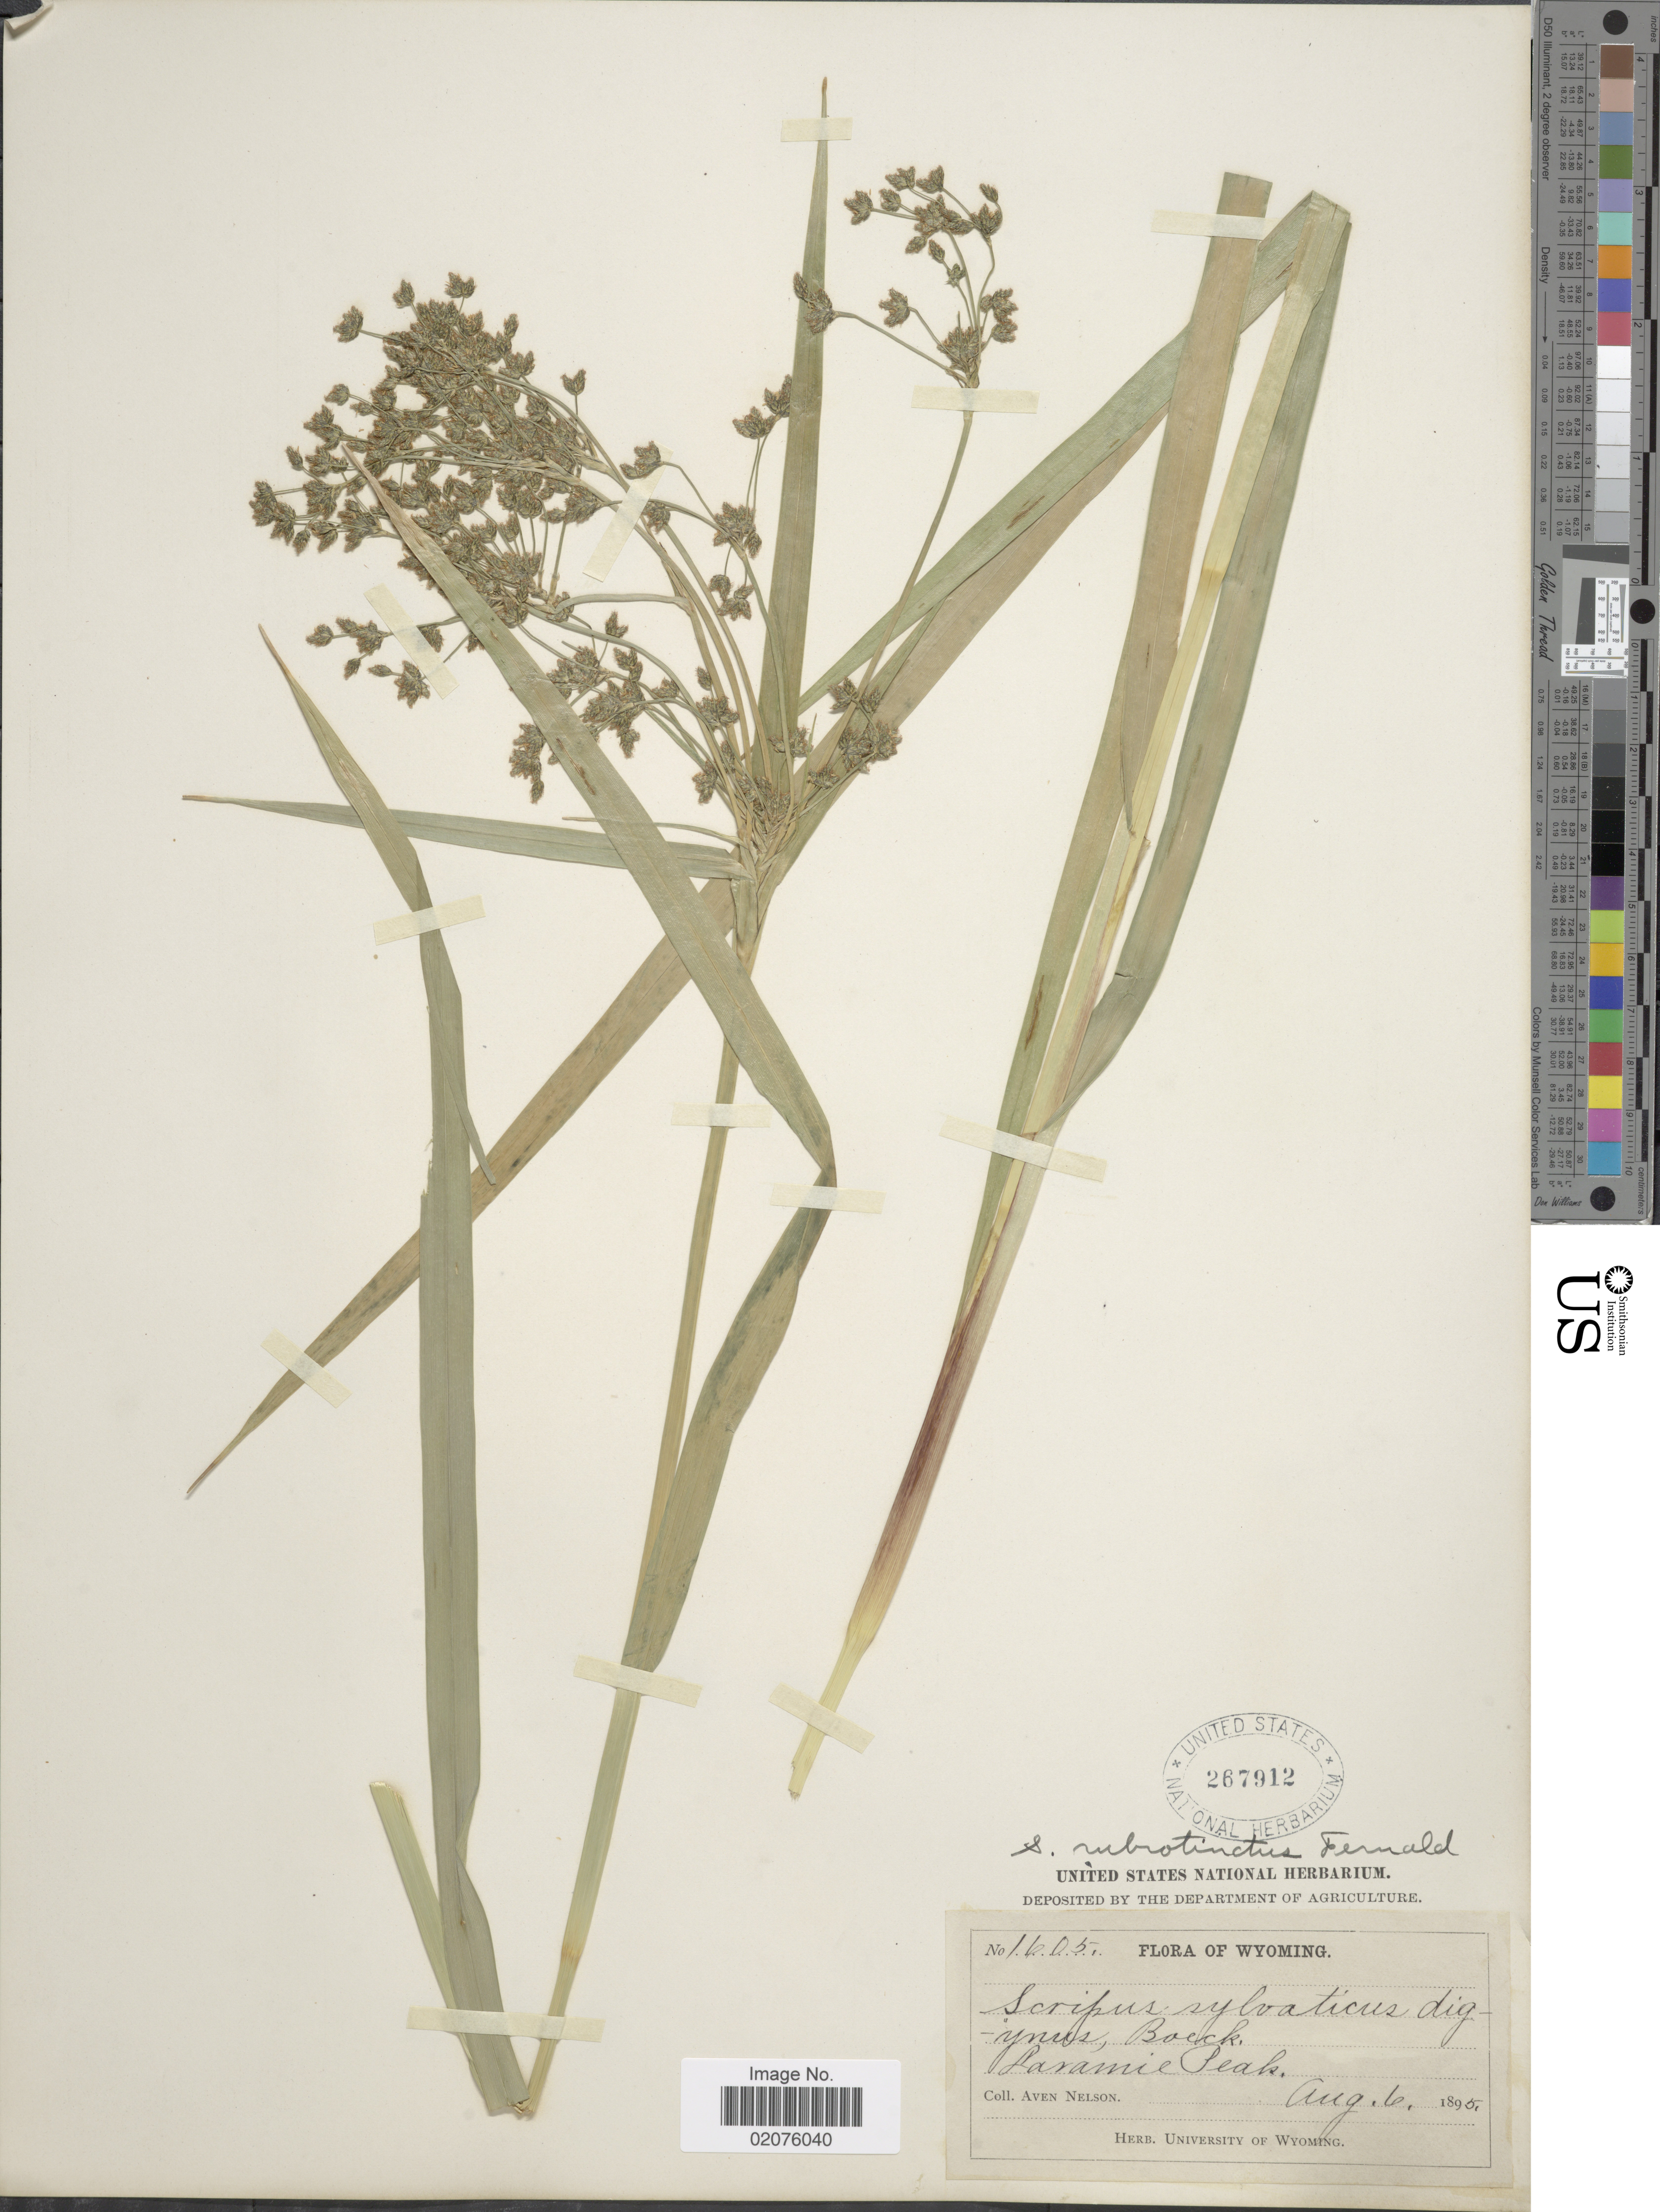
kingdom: Plantae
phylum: Tracheophyta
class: Liliopsida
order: Poales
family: Cyperaceae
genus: Scirpus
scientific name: Scirpus microcarpus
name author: J. Presl & C. Presl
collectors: A. Nelson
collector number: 1605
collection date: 1895-08-06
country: United States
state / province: Wyoming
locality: Laramie Peak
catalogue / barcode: US 267912